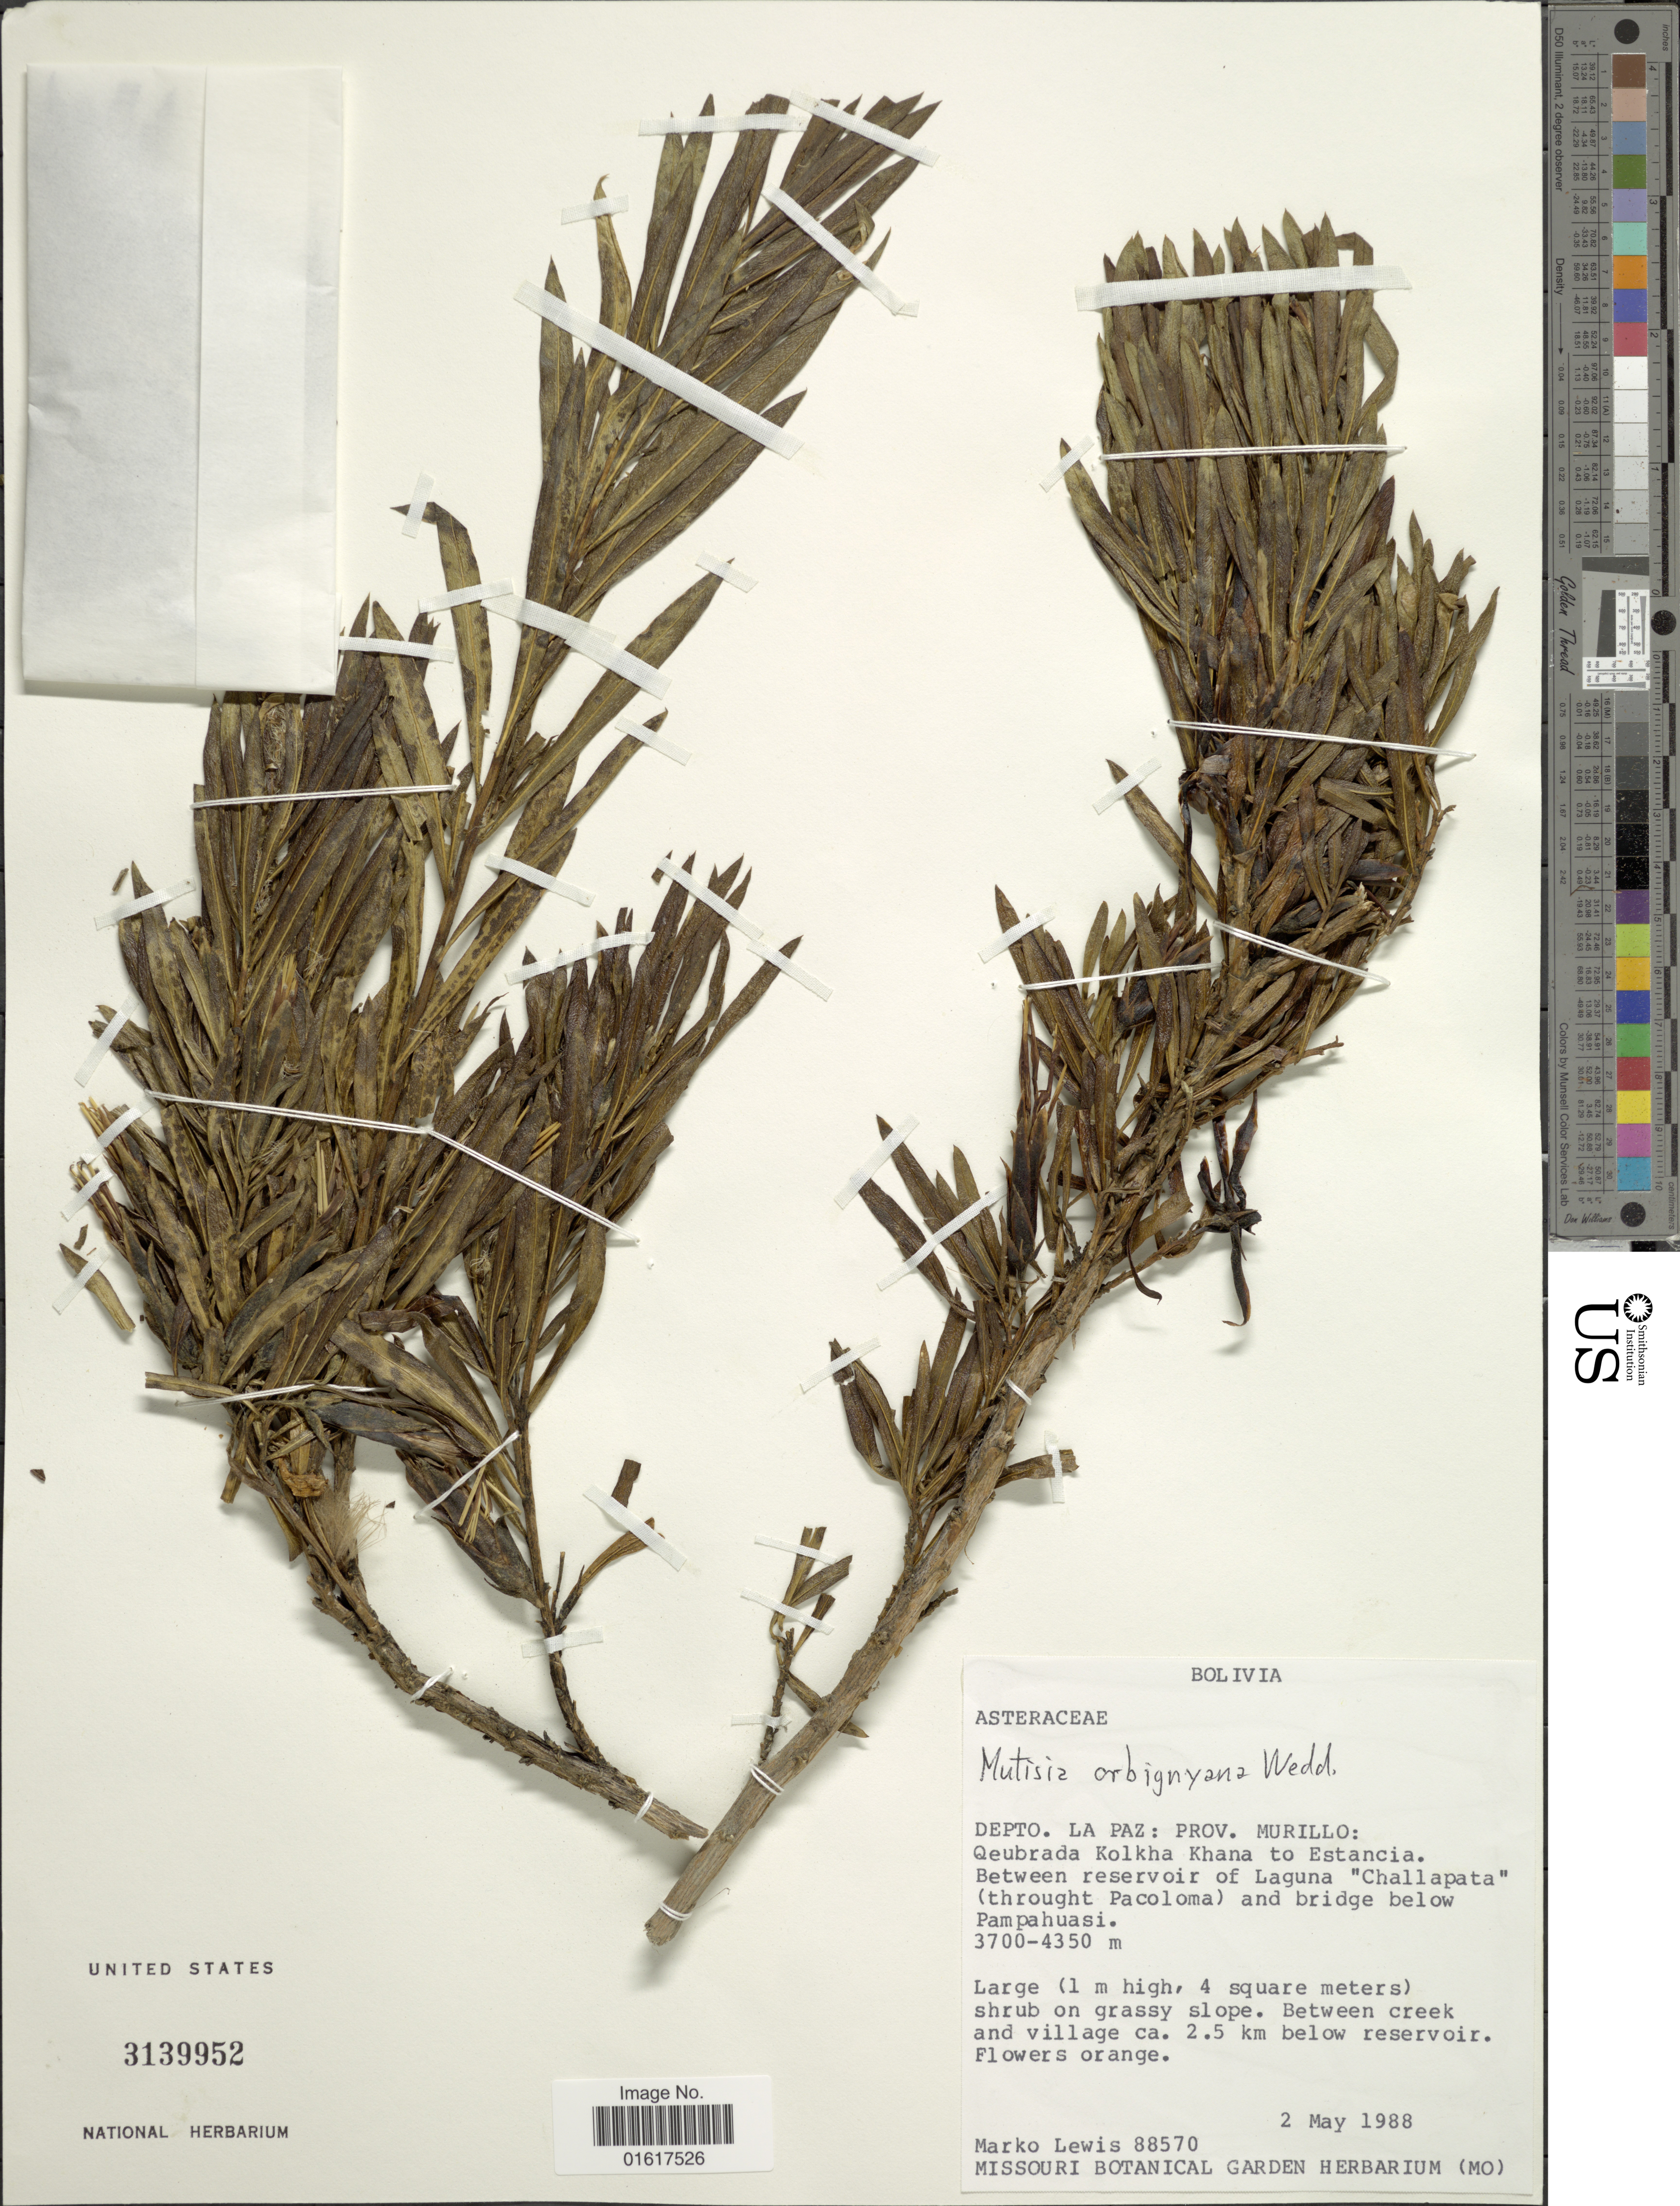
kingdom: Plantae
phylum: Tracheophyta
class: Magnoliopsida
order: Asterales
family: Asteraceae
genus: Mutisia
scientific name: Mutisia orbignyana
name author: Wedd.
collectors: M. A. Lewis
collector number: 88570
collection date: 1988-05-02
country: Bolivia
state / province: La Paz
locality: Prov. Murillo: Quebrada Kolkha Khana to Estancia. Between reservoir of Laguna "Challapata" (throught Pacoloma) and bridge below Pampahuasi. Between creek and village ca. 2.5 km below reservoir.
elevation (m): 3700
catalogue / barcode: US 3139952